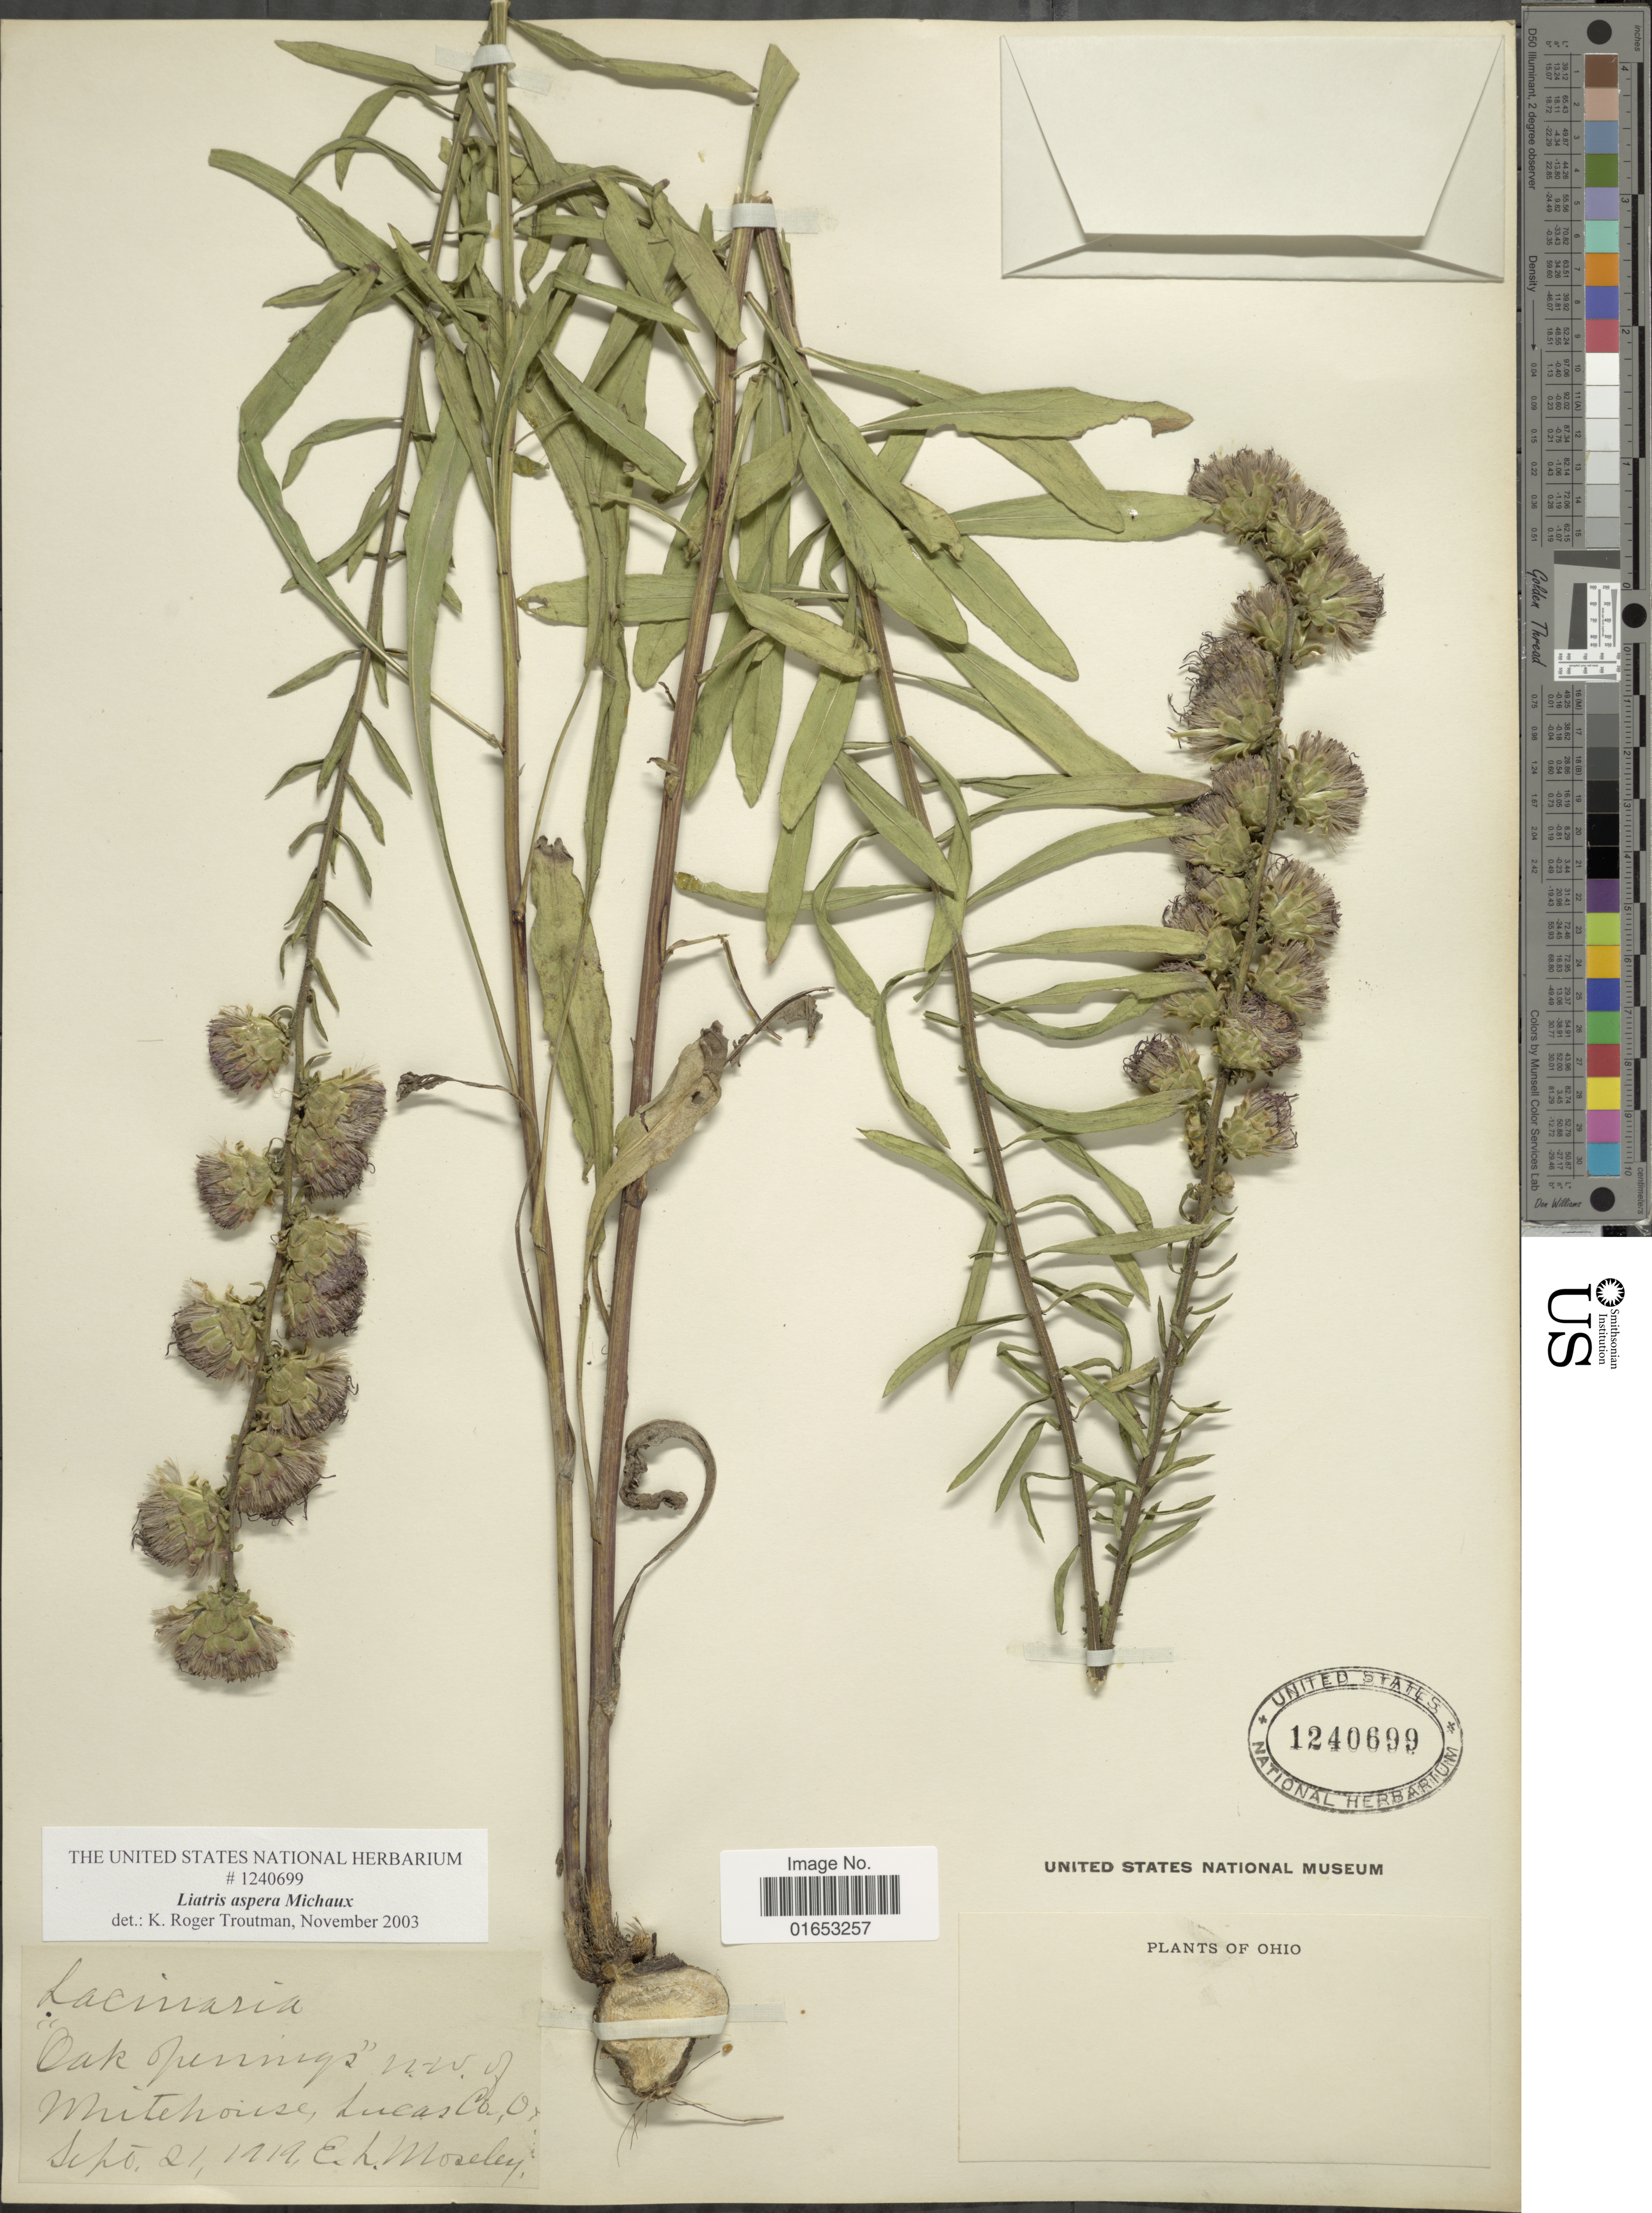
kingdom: Plantae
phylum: Tracheophyta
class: Magnoliopsida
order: Asterales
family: Asteraceae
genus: Liatris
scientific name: Liatris aspera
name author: Michx.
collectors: E. Moseley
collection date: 1919-09-21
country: United States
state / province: Ohio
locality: Oak openings, n-w of Whitehouse, Lucas Co.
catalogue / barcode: US 1240699